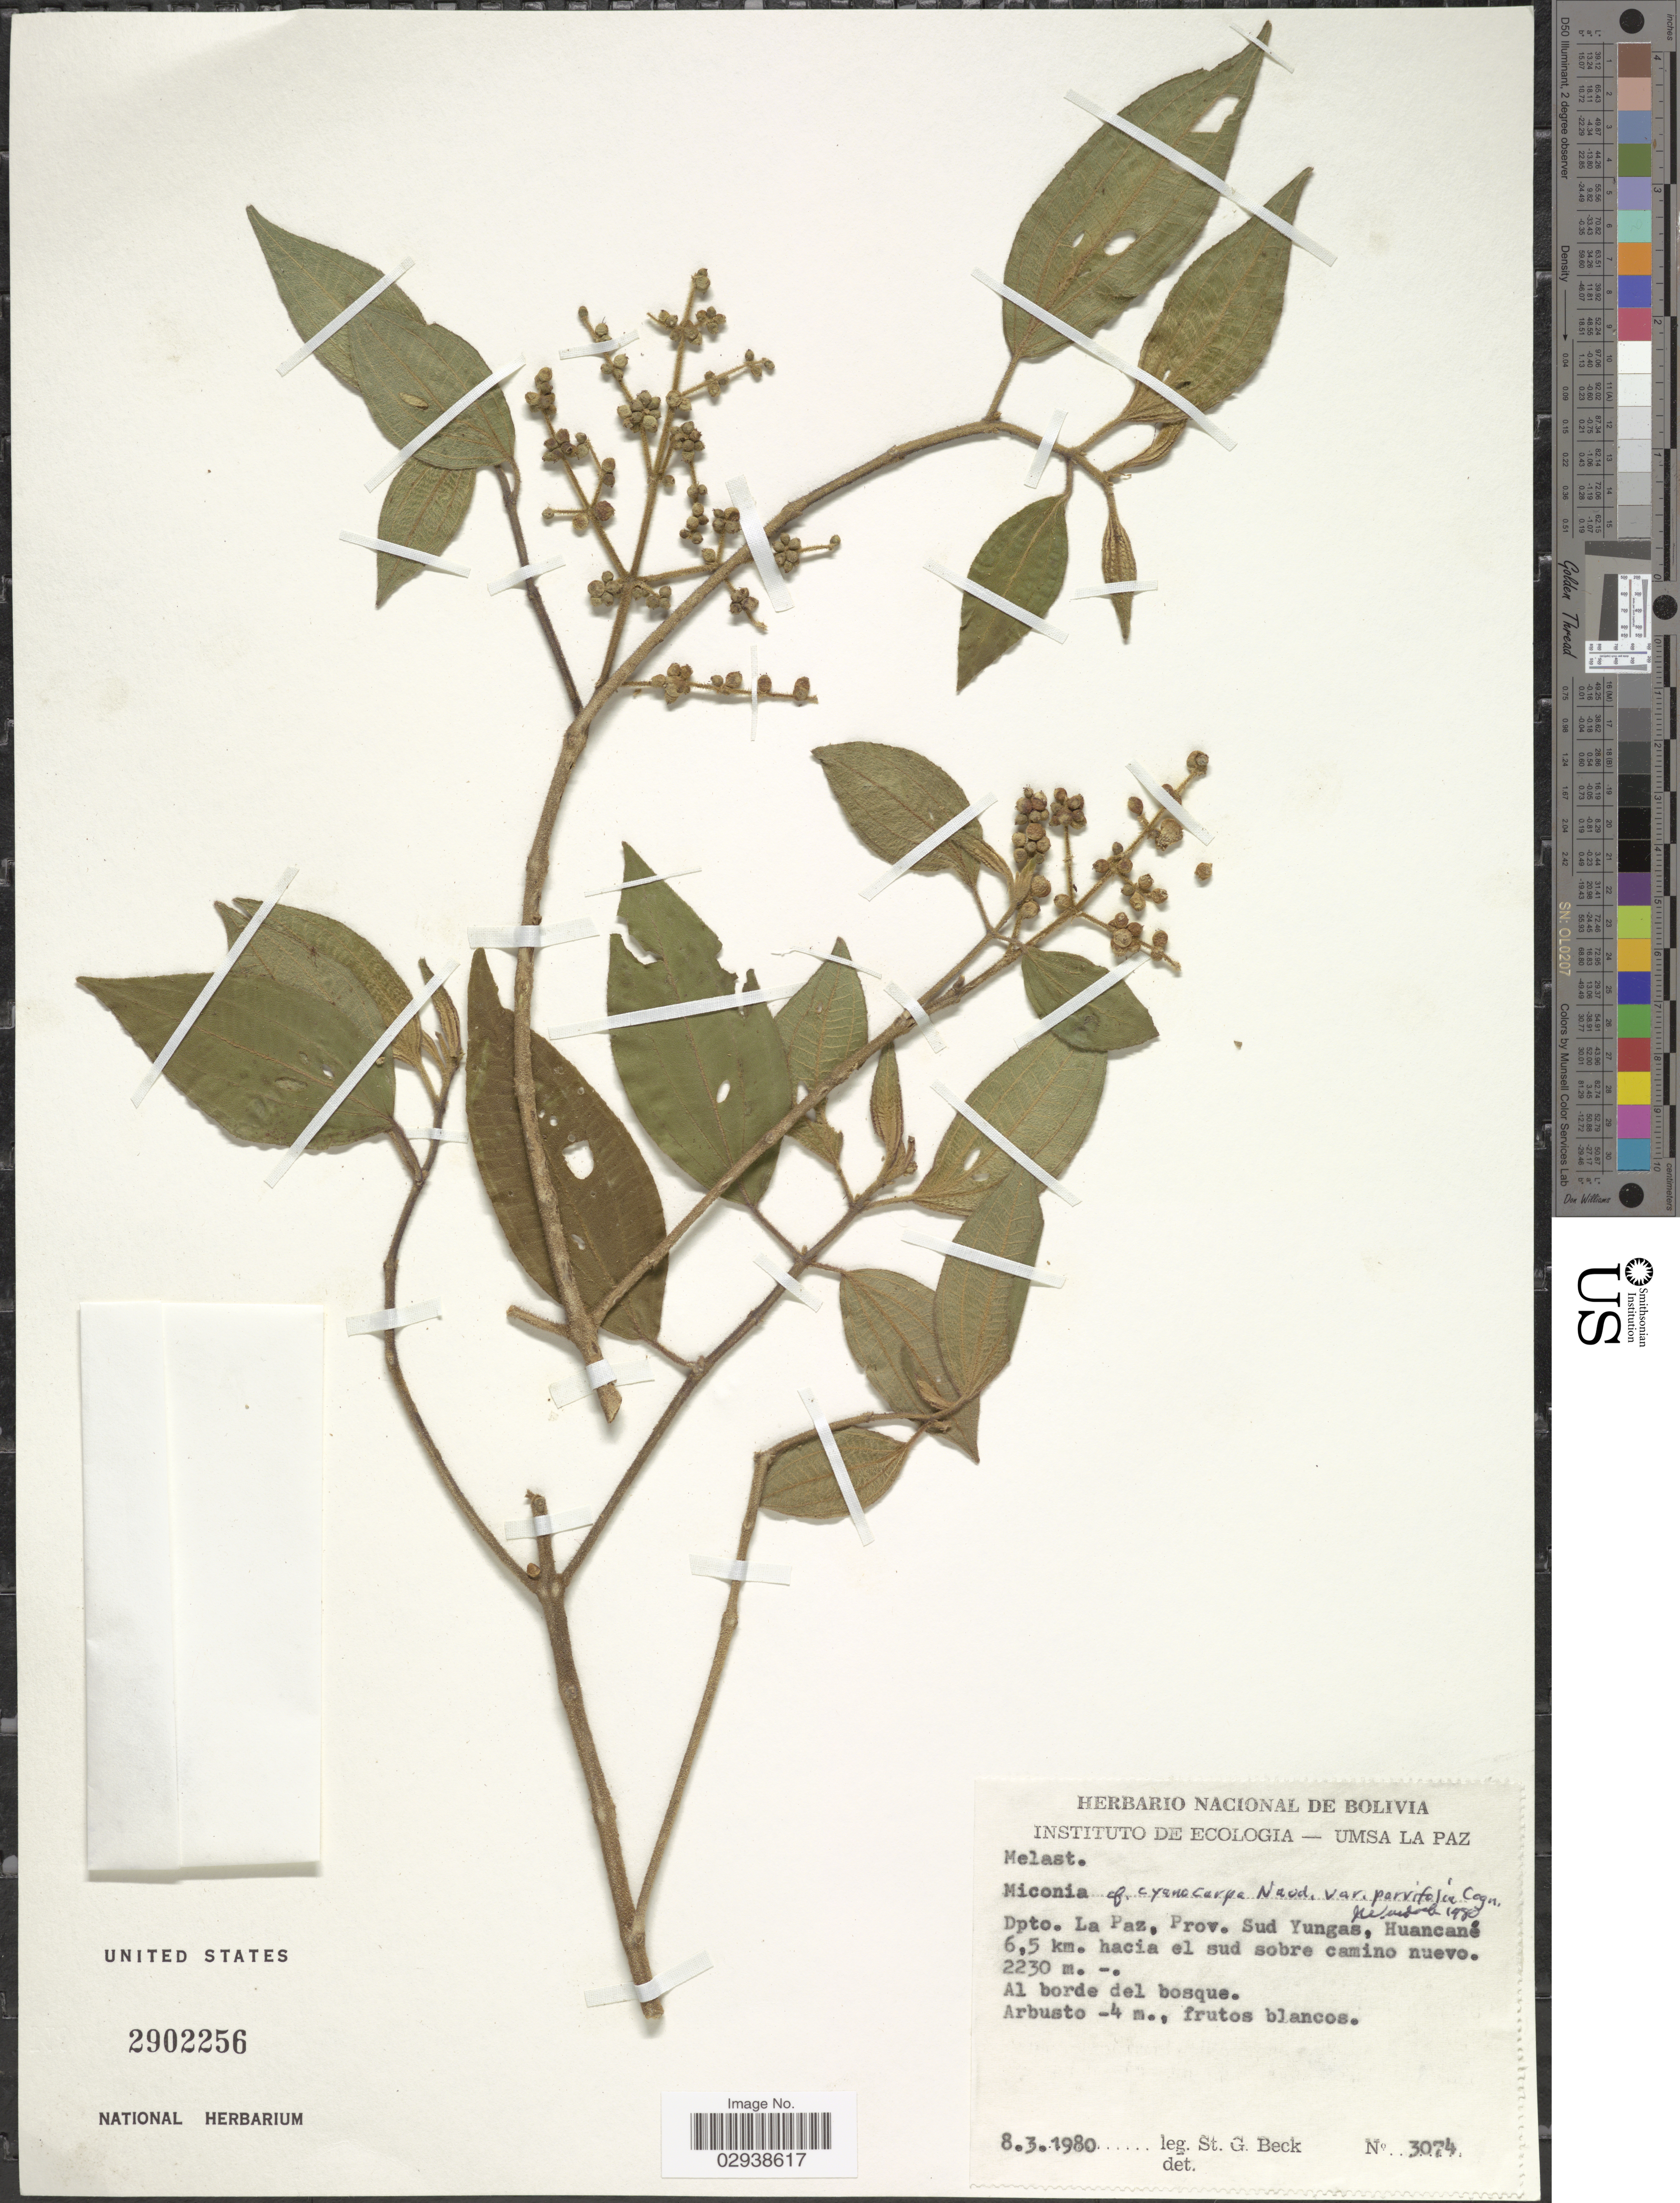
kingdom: Plantae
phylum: Tracheophyta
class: Magnoliopsida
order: Myrtales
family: Melastomataceae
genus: Miconia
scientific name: Miconia cyanocarpa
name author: Naudin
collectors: S. G. Beck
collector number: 3074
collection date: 1980-03-08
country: Bolivia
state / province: La Paz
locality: Dpto. La Paz, Prov. Sud Yungas, Huancané, 6.5 km. hacia el sud sobre camino nuevo.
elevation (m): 2230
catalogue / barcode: US 2902256